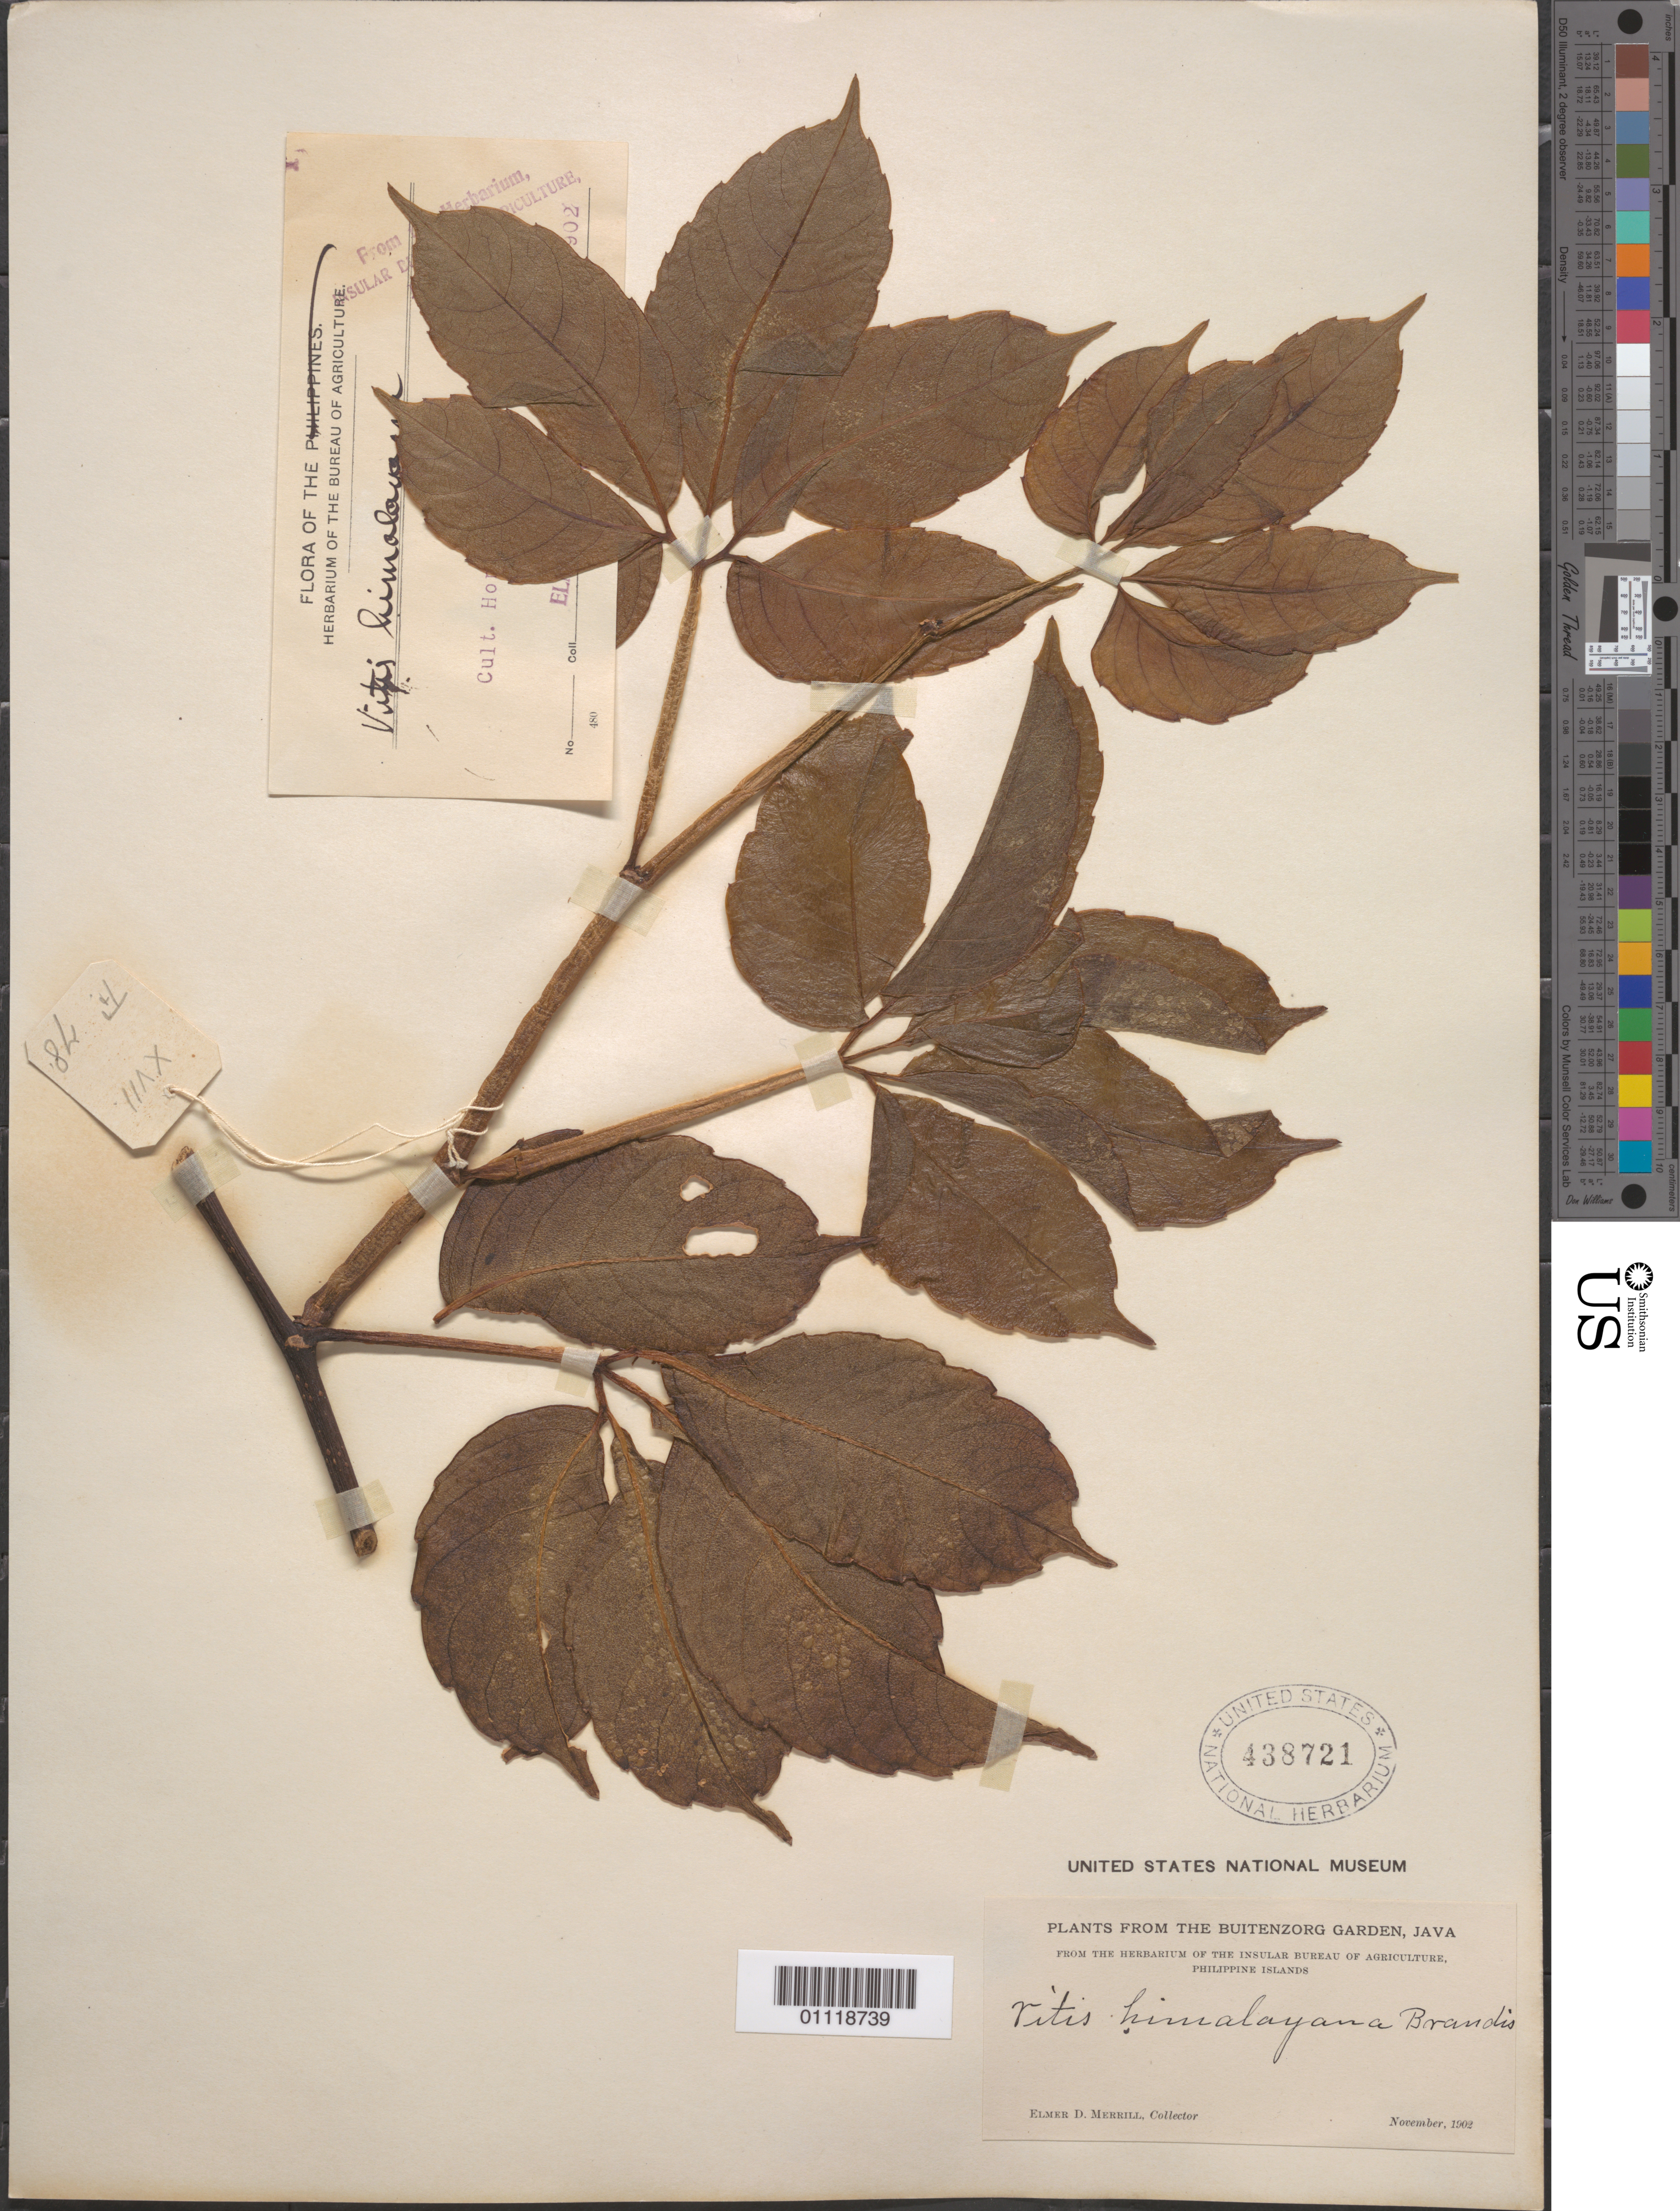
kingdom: Plantae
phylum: Tracheophyta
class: Magnoliopsida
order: Vitales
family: Vitaceae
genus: Parthenocissus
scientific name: Parthenocissus himalayana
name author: (Royle) Planch.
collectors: E. D. Merrill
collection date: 1902-11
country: Indonesia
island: Java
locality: Buitenzorg Garden.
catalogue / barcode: US 438721